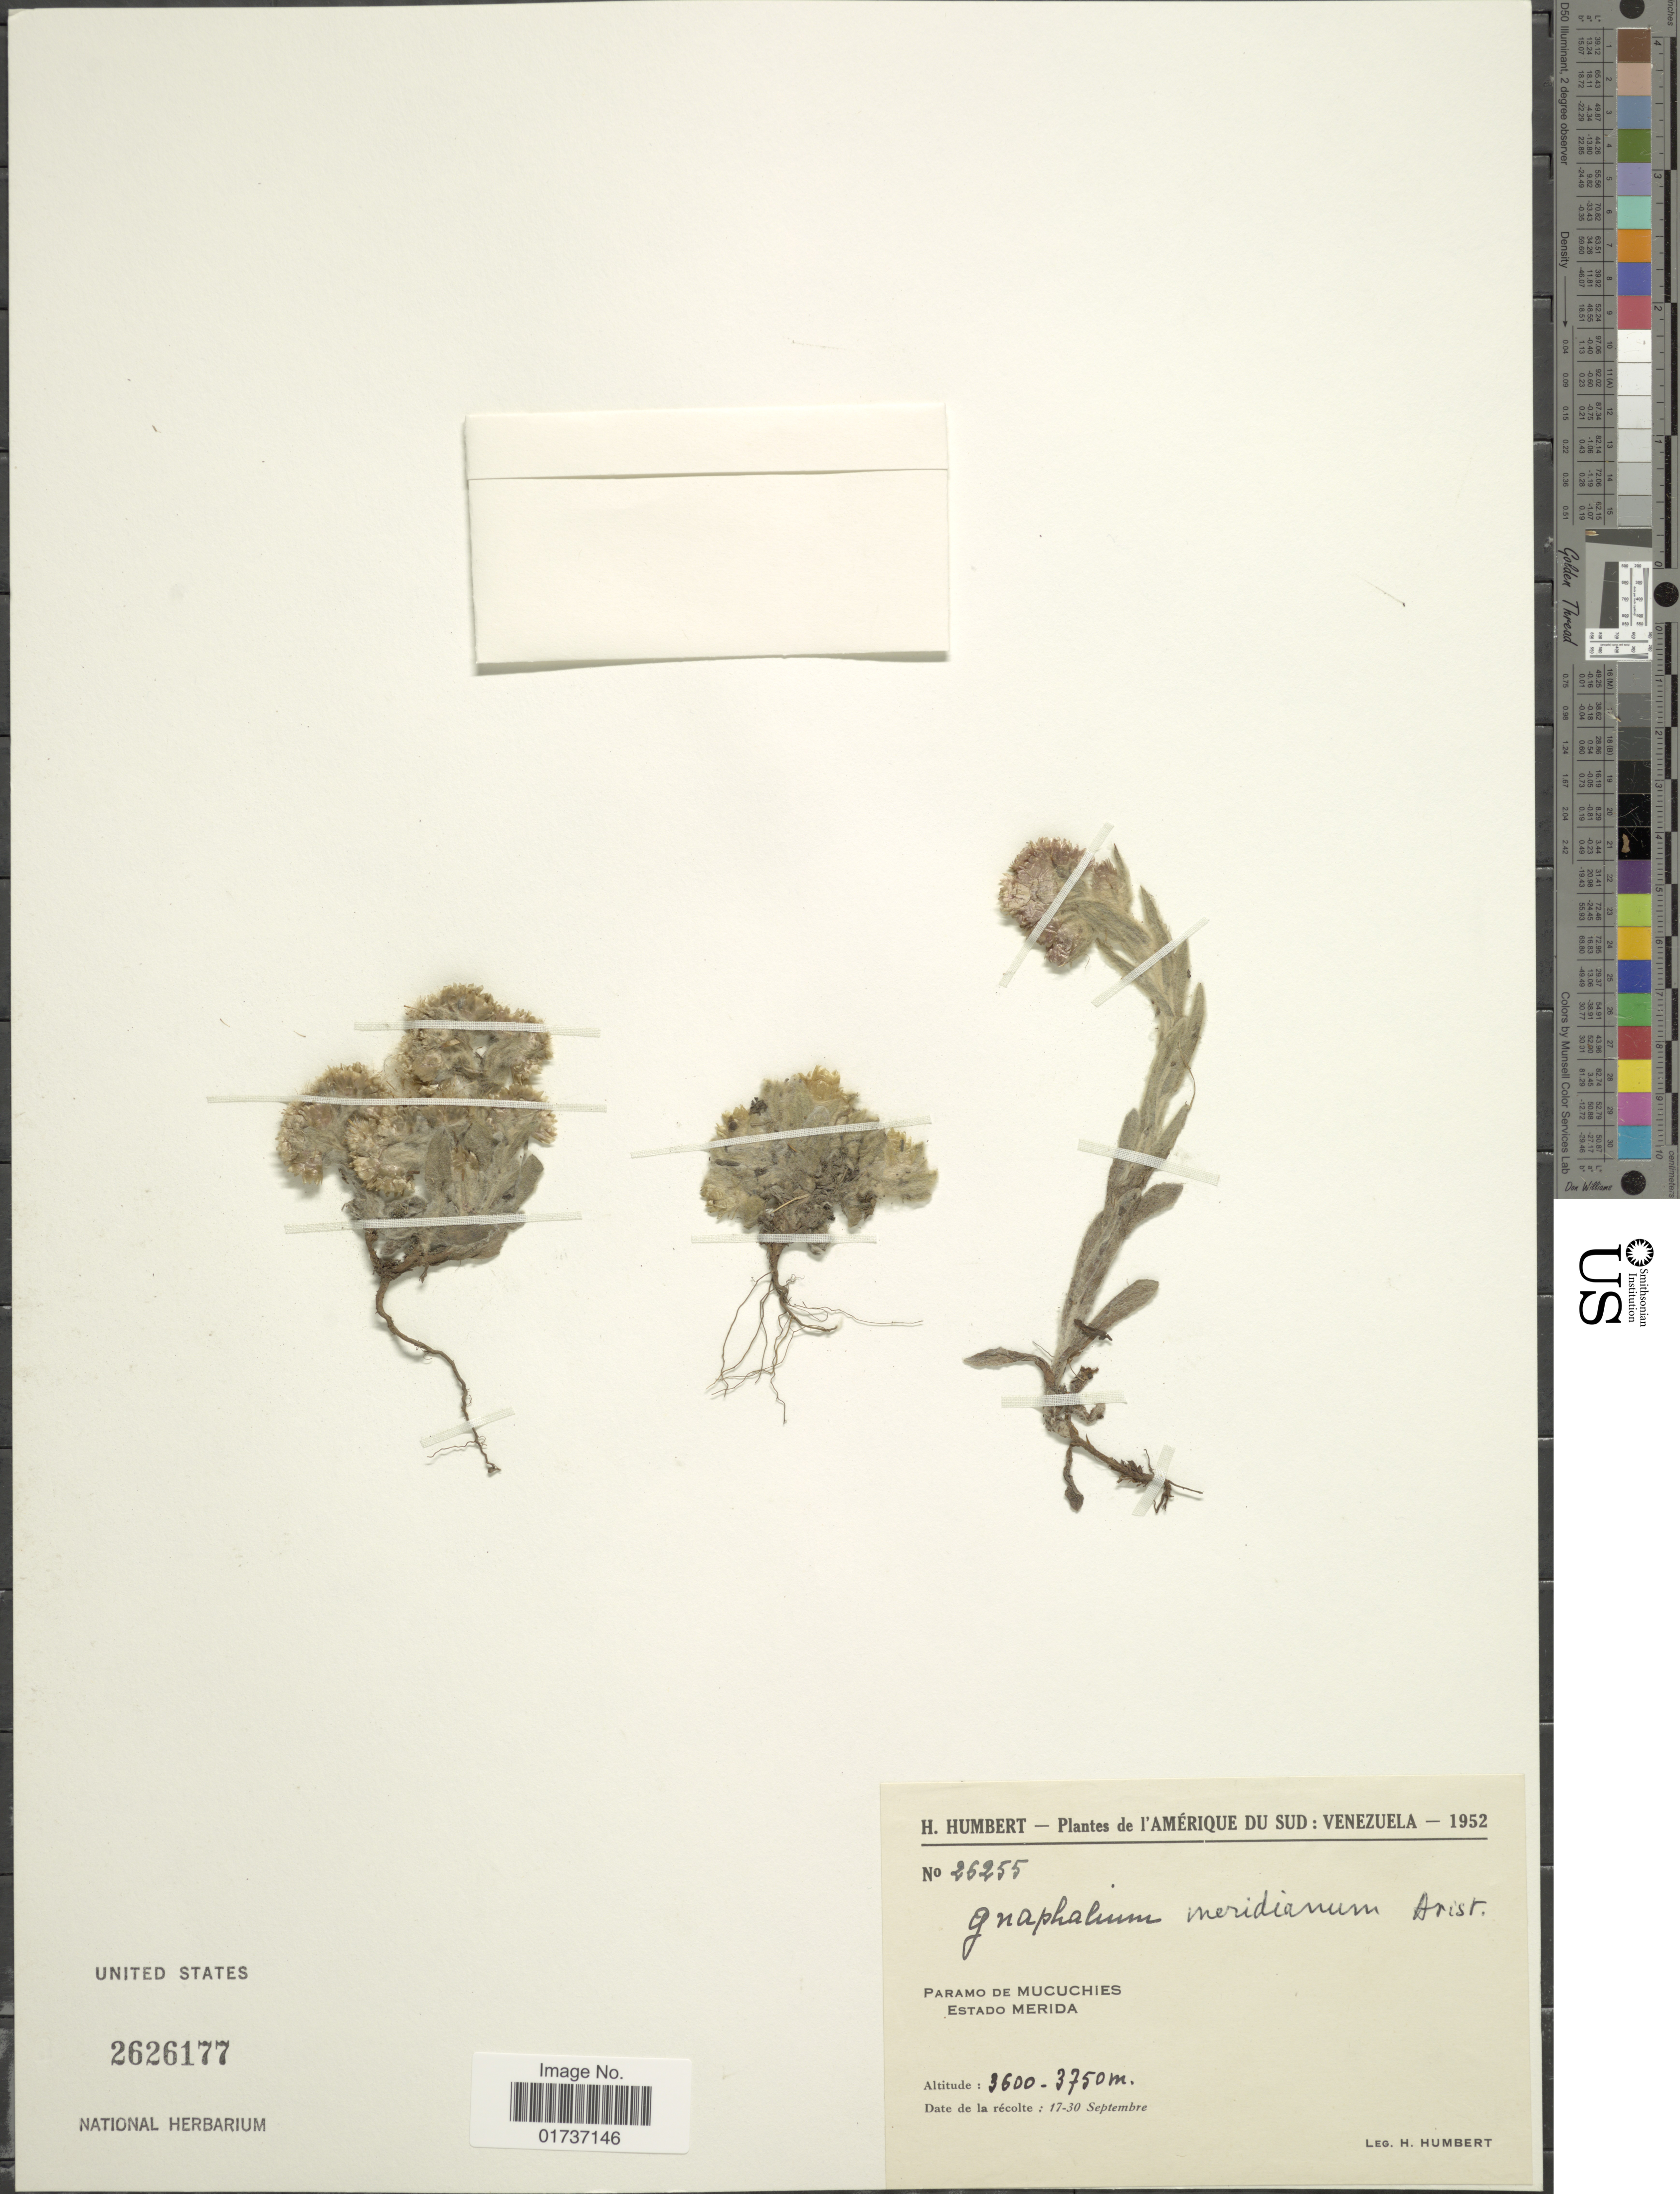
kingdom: Plantae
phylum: Tracheophyta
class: Magnoliopsida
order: Asterales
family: Asteraceae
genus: Gnaphalium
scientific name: Gnaphalium meridanum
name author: Aristeg.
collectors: H. Humbert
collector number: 26255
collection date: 1952-09-17/1952-09-30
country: Venezuela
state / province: Mérida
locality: L'Amerique du Sud, Paramo de Mucuchies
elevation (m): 3600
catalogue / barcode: US 2626177